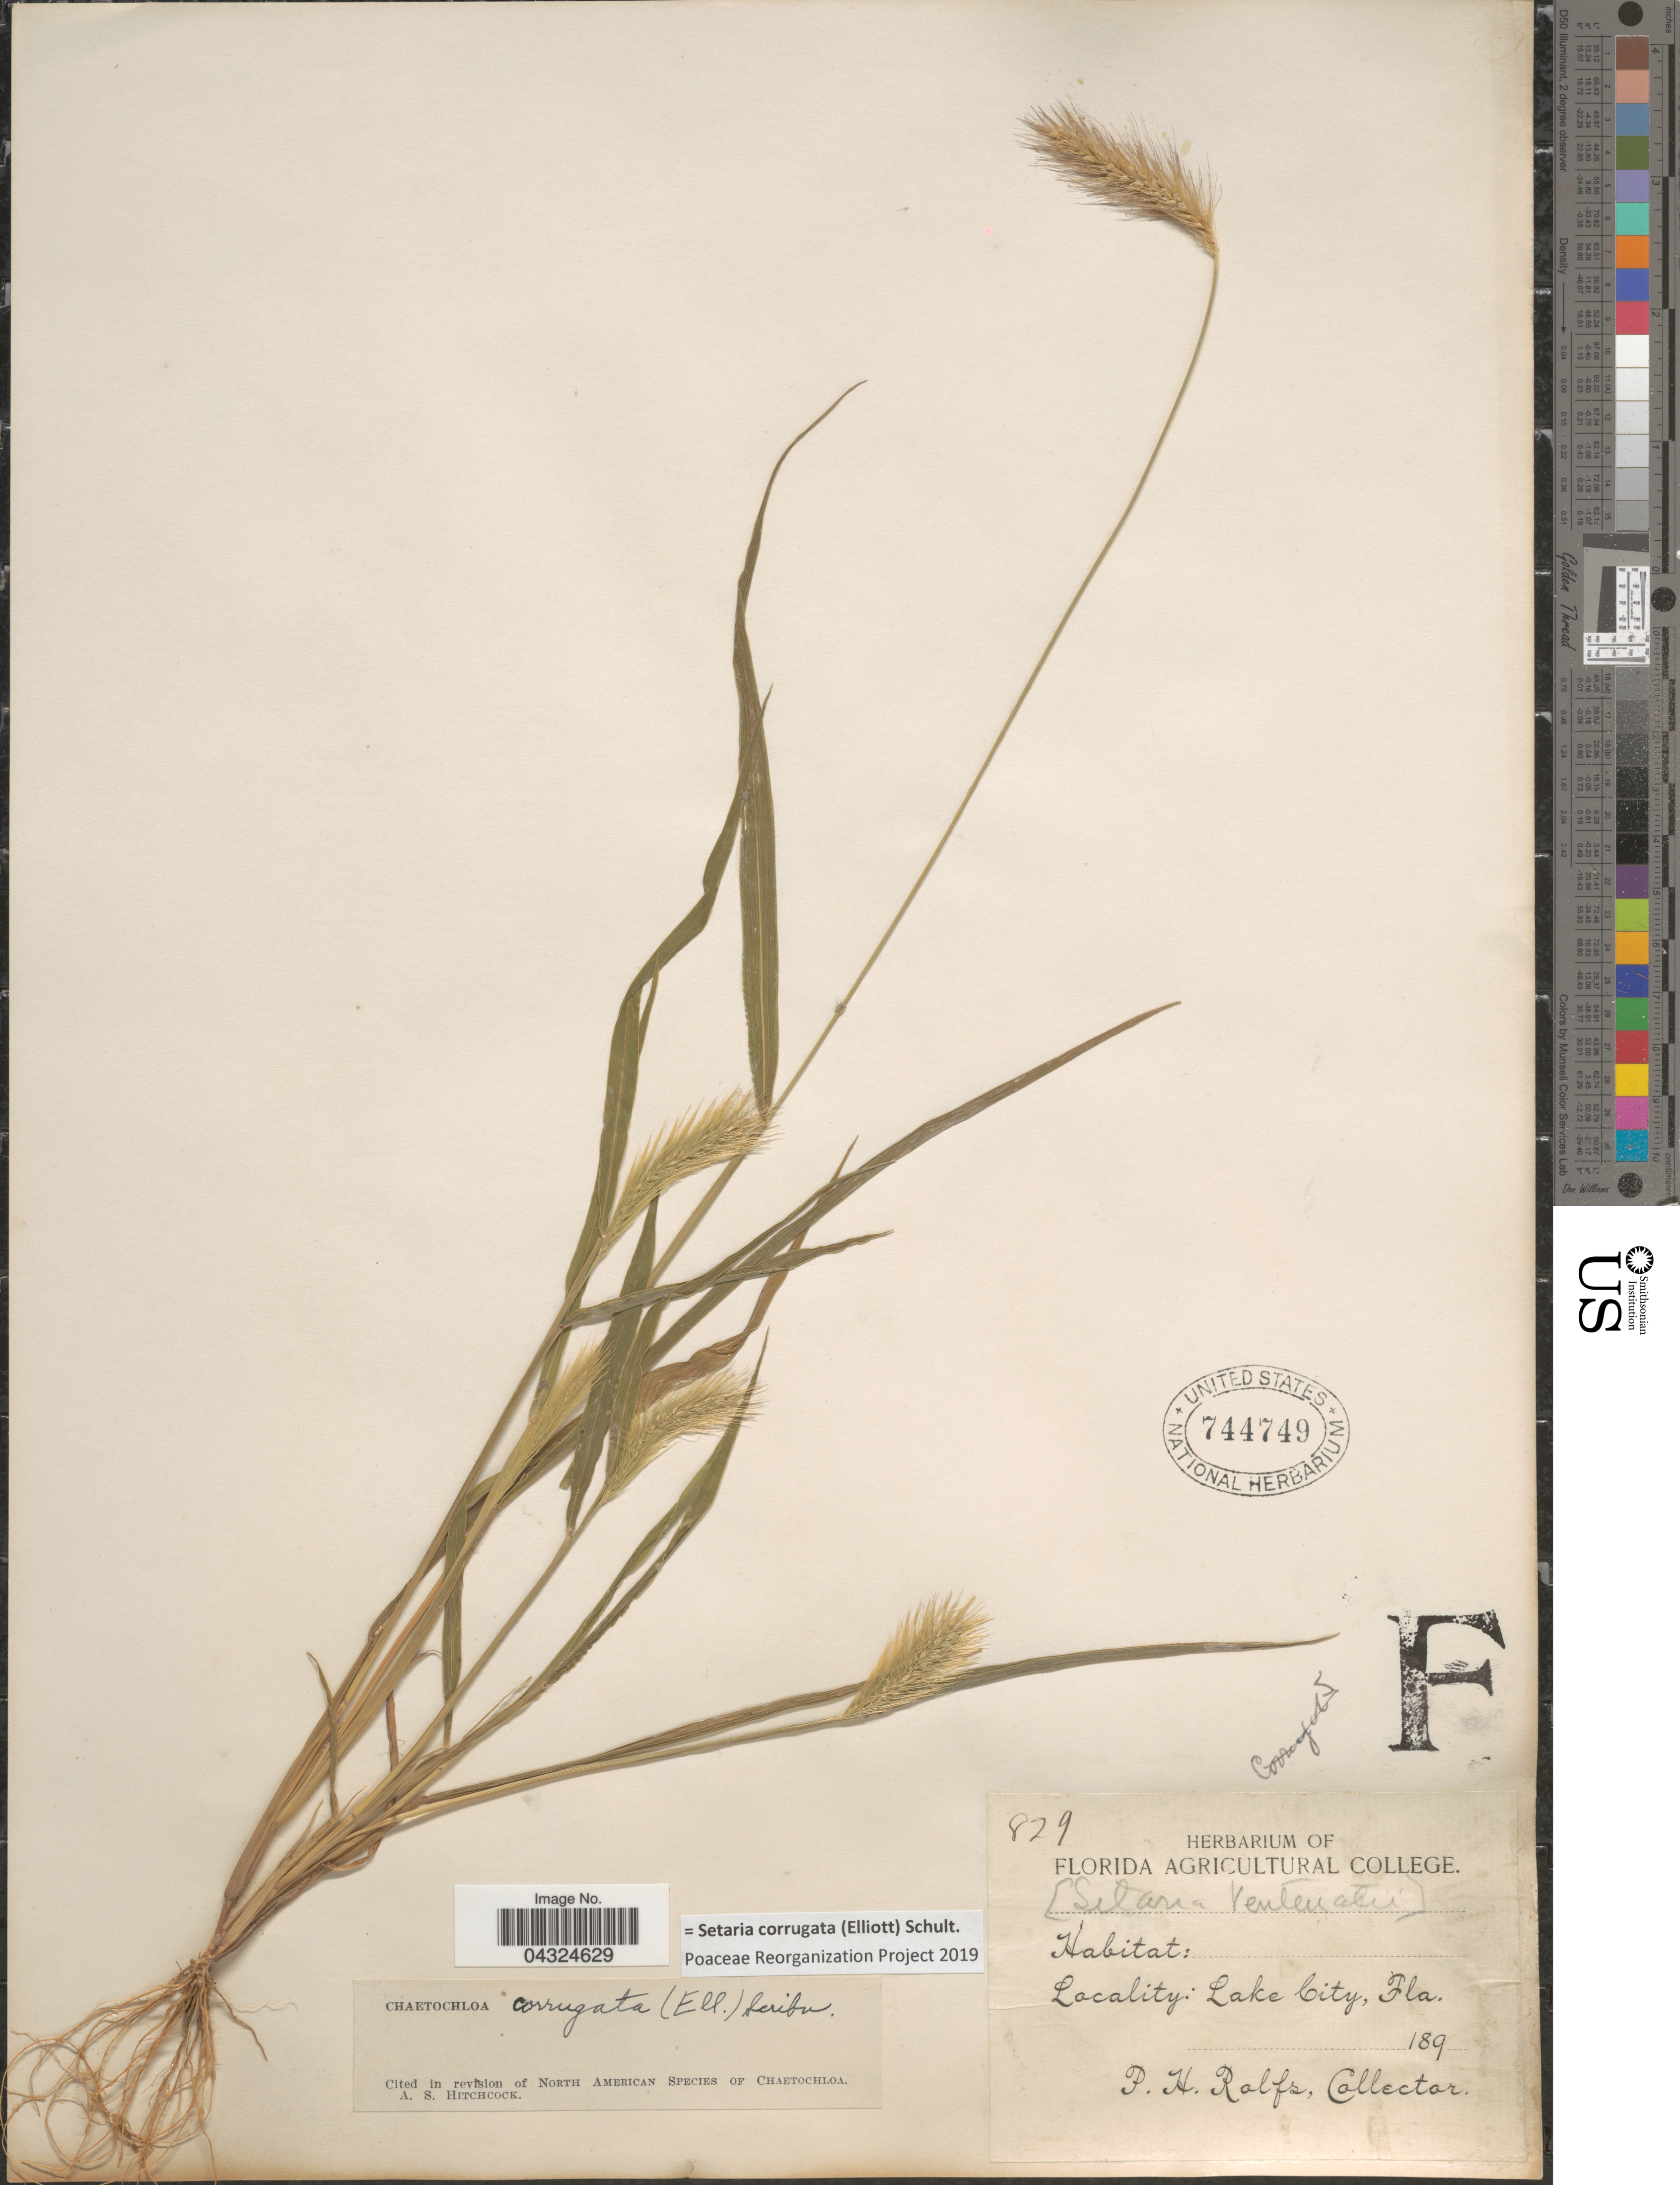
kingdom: Plantae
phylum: Tracheophyta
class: Liliopsida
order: Poales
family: Poaceae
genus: Setaria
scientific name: Setaria corrugata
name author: (Elliott) Schult.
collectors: P. H. Rolfs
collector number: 829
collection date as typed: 189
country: United States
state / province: Florida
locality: Lake City.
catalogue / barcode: US 744749